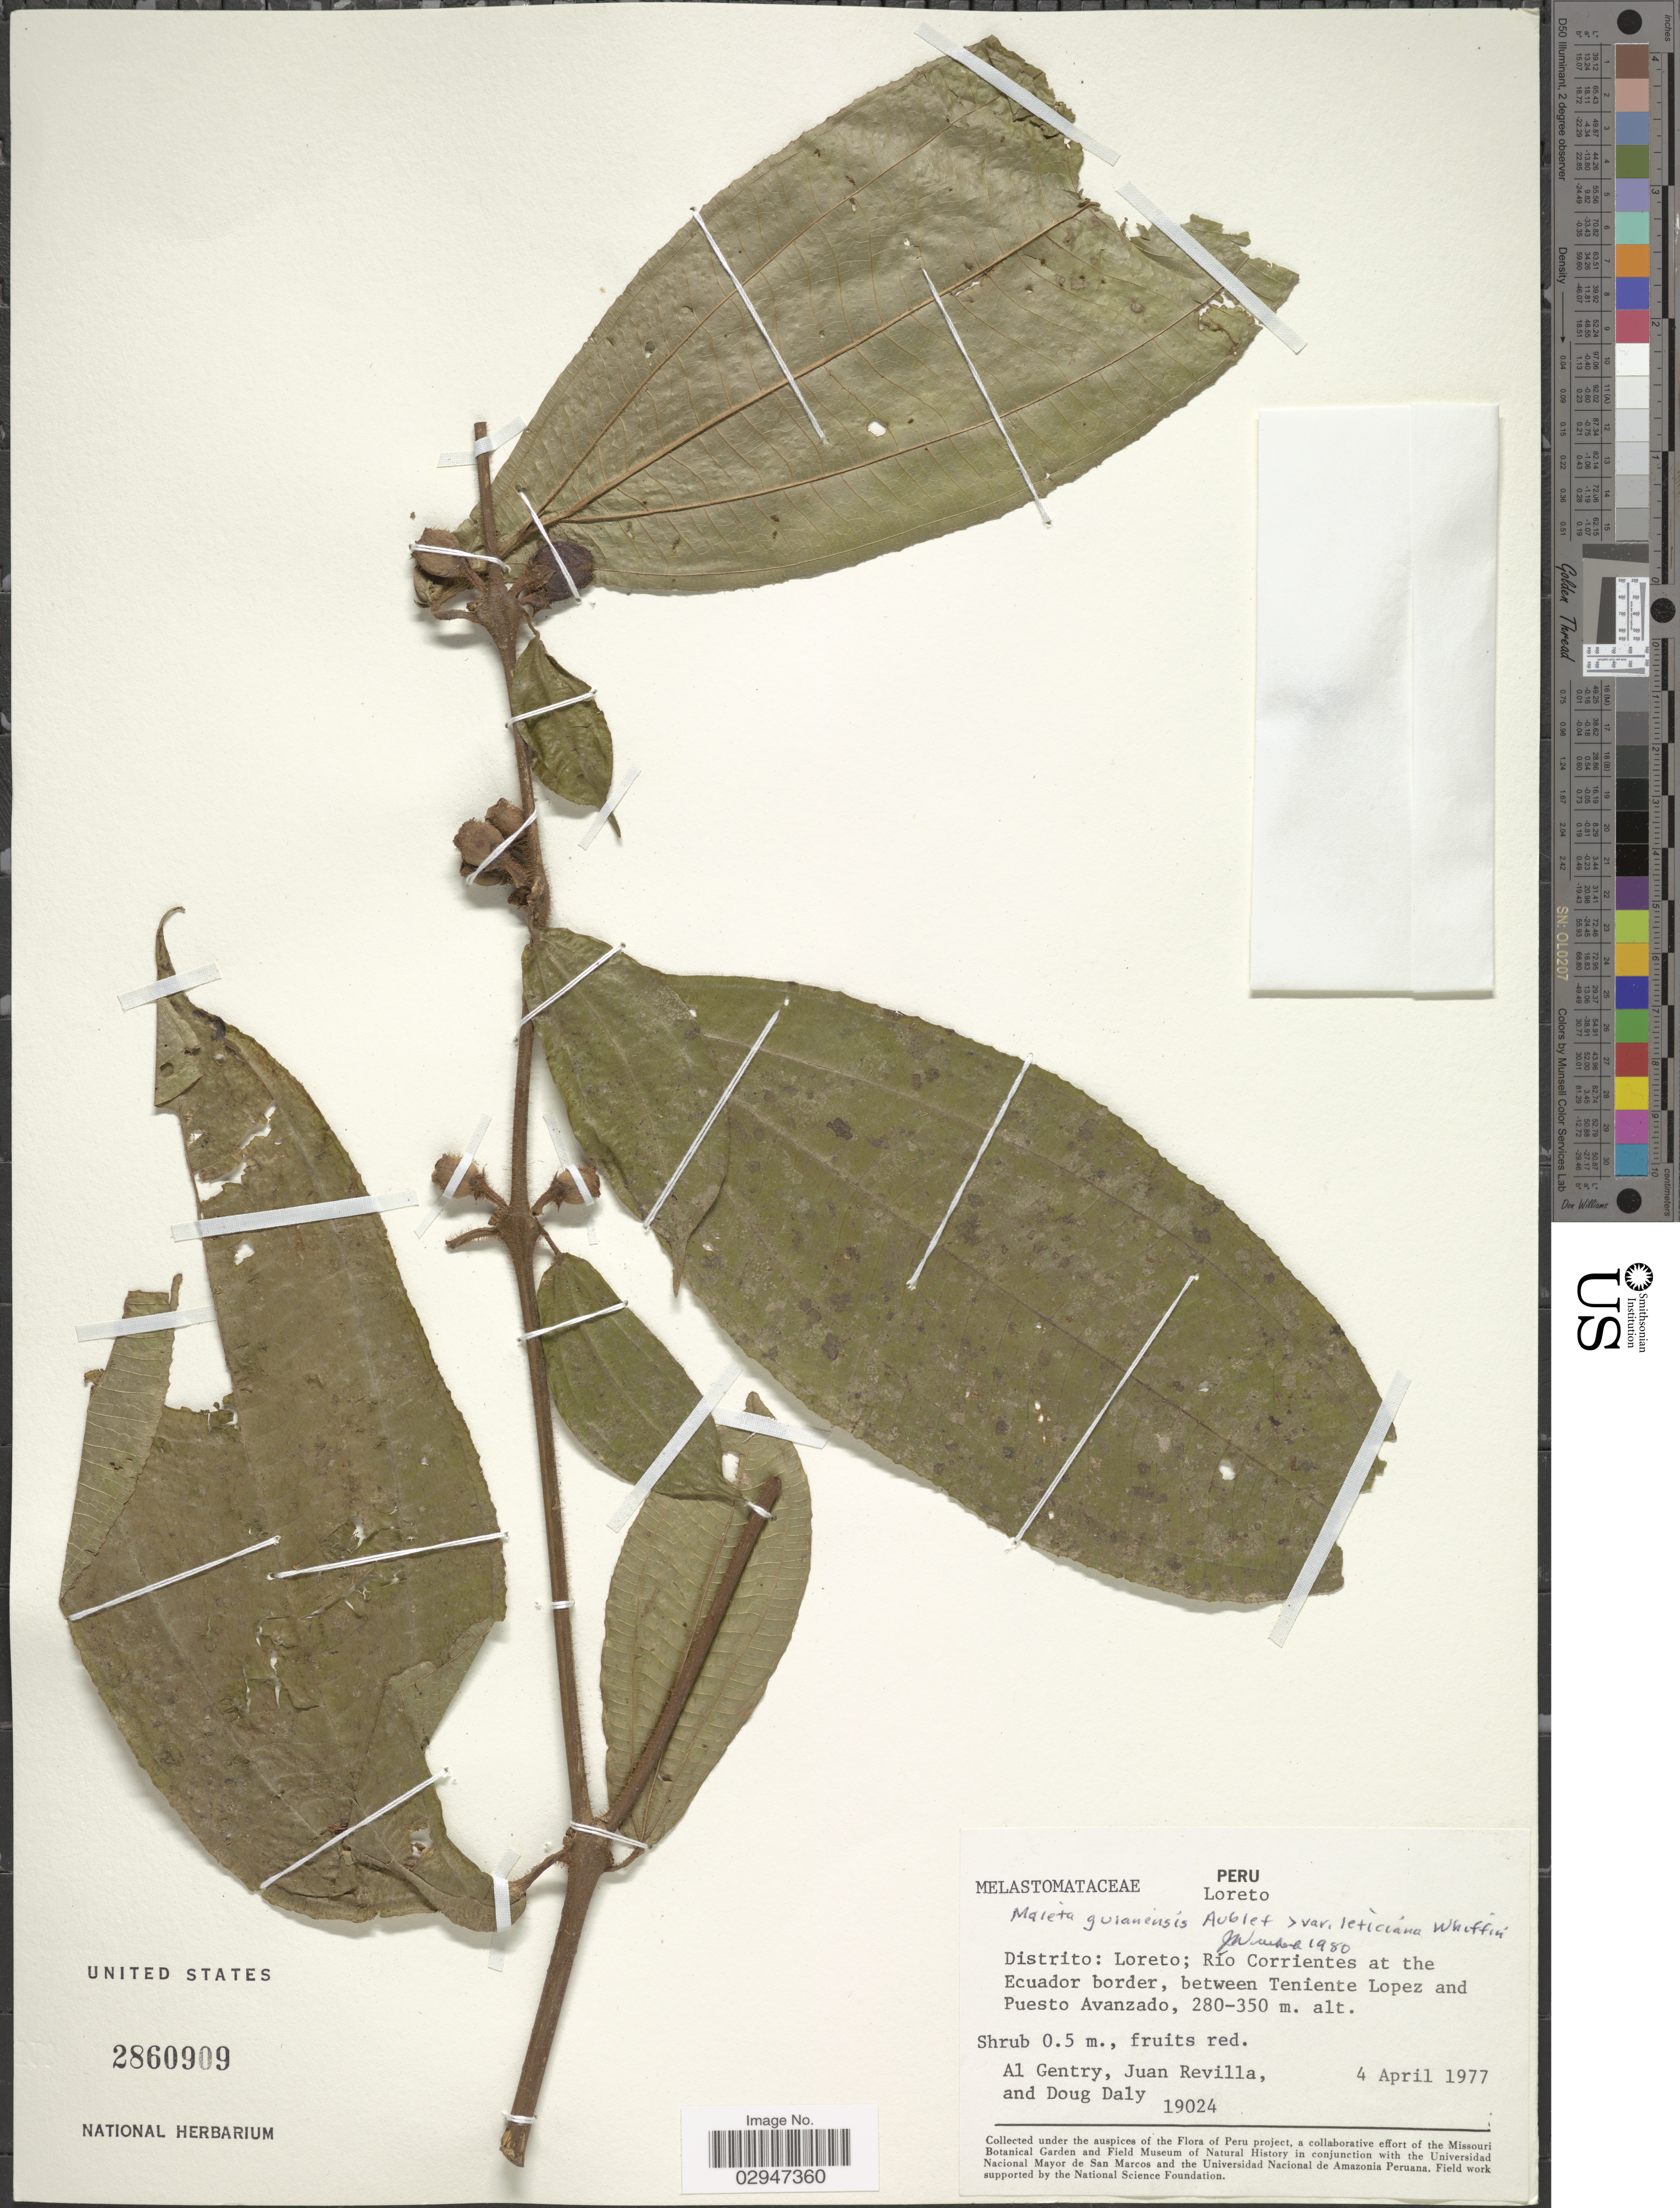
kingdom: Plantae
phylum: Tracheophyta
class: Magnoliopsida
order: Myrtales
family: Melastomataceae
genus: Maieta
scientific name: Maieta guianensis var. leticiana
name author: Whiffin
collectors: A. H. Gentry, J. Revilla & D. C. Daly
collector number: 19024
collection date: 1977-04-04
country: Peru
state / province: Loreto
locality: Distrito: Loreto; Río Corrientes at the Ecuador border, between Teniente Lopez and Puesto Avanzado.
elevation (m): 280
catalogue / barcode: US 2860909